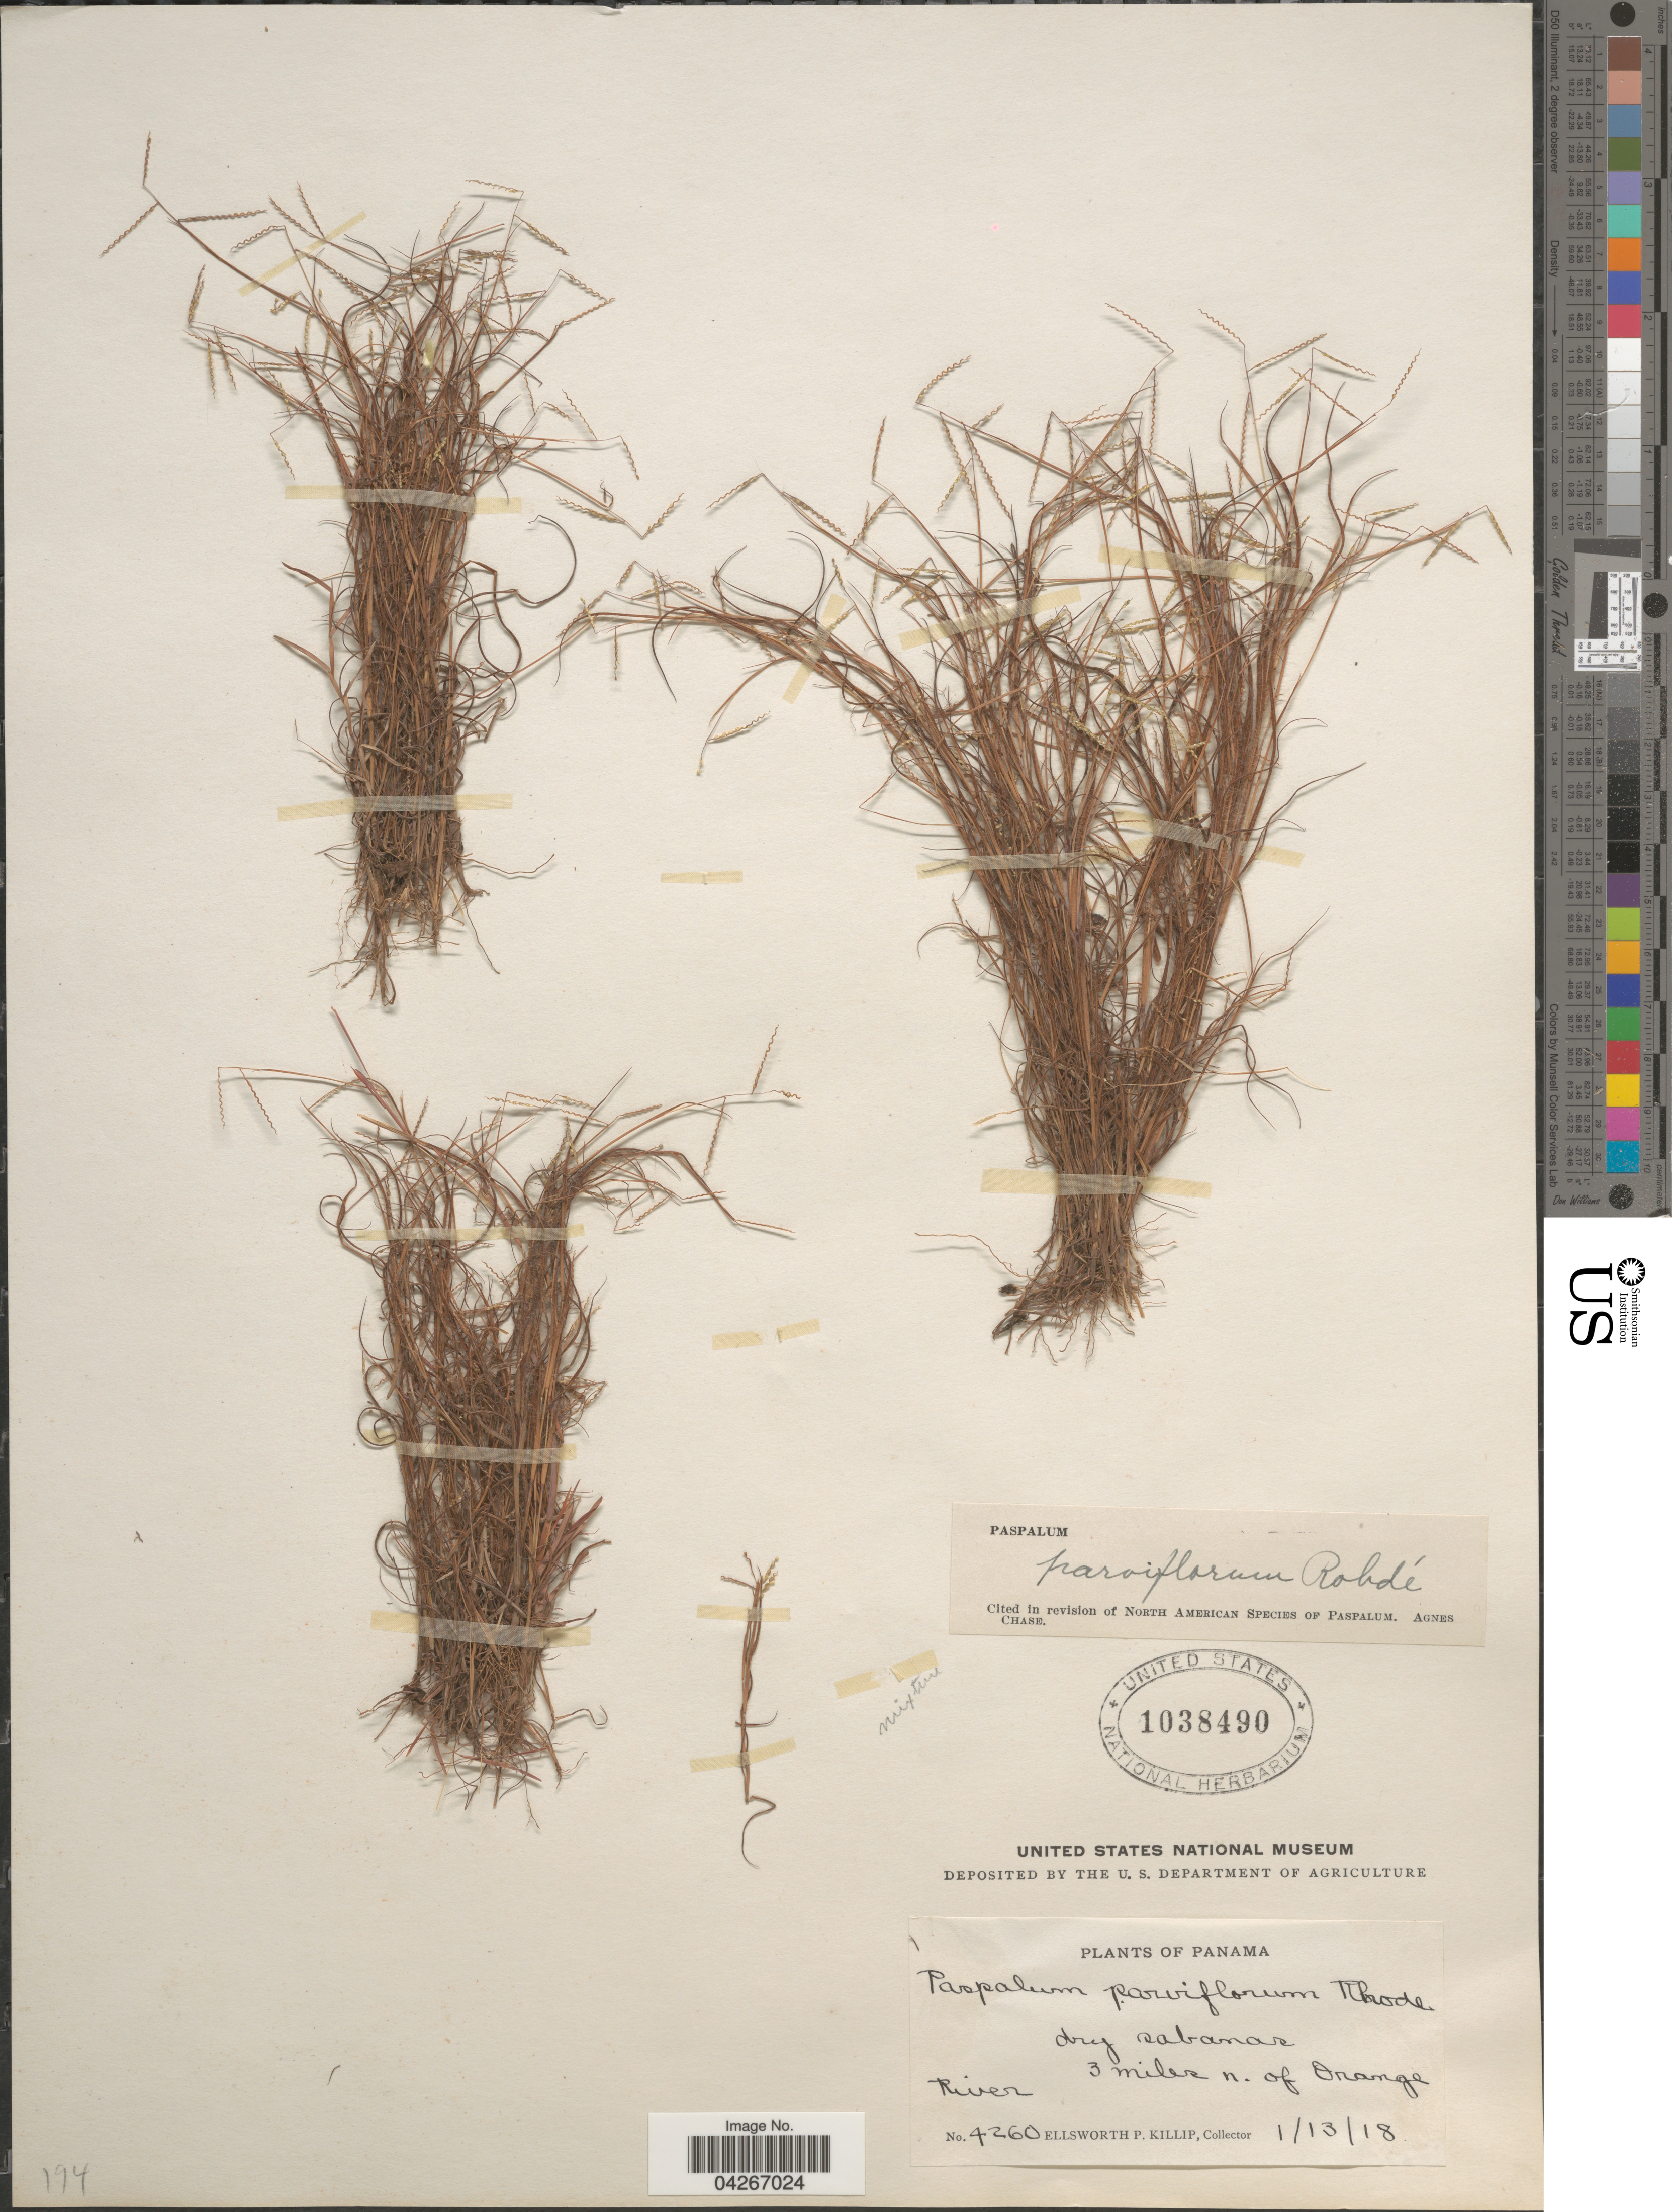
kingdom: Plantae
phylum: Tracheophyta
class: Liliopsida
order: Poales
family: Poaceae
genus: Paspalum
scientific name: Paspalum parviflorum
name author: Rohde ex Flüggé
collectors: E. P. Killip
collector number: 4260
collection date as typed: Transcribed d/m/y: 13/1/18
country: Panama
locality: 3 miles n. of Orange River.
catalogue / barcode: US 1038490